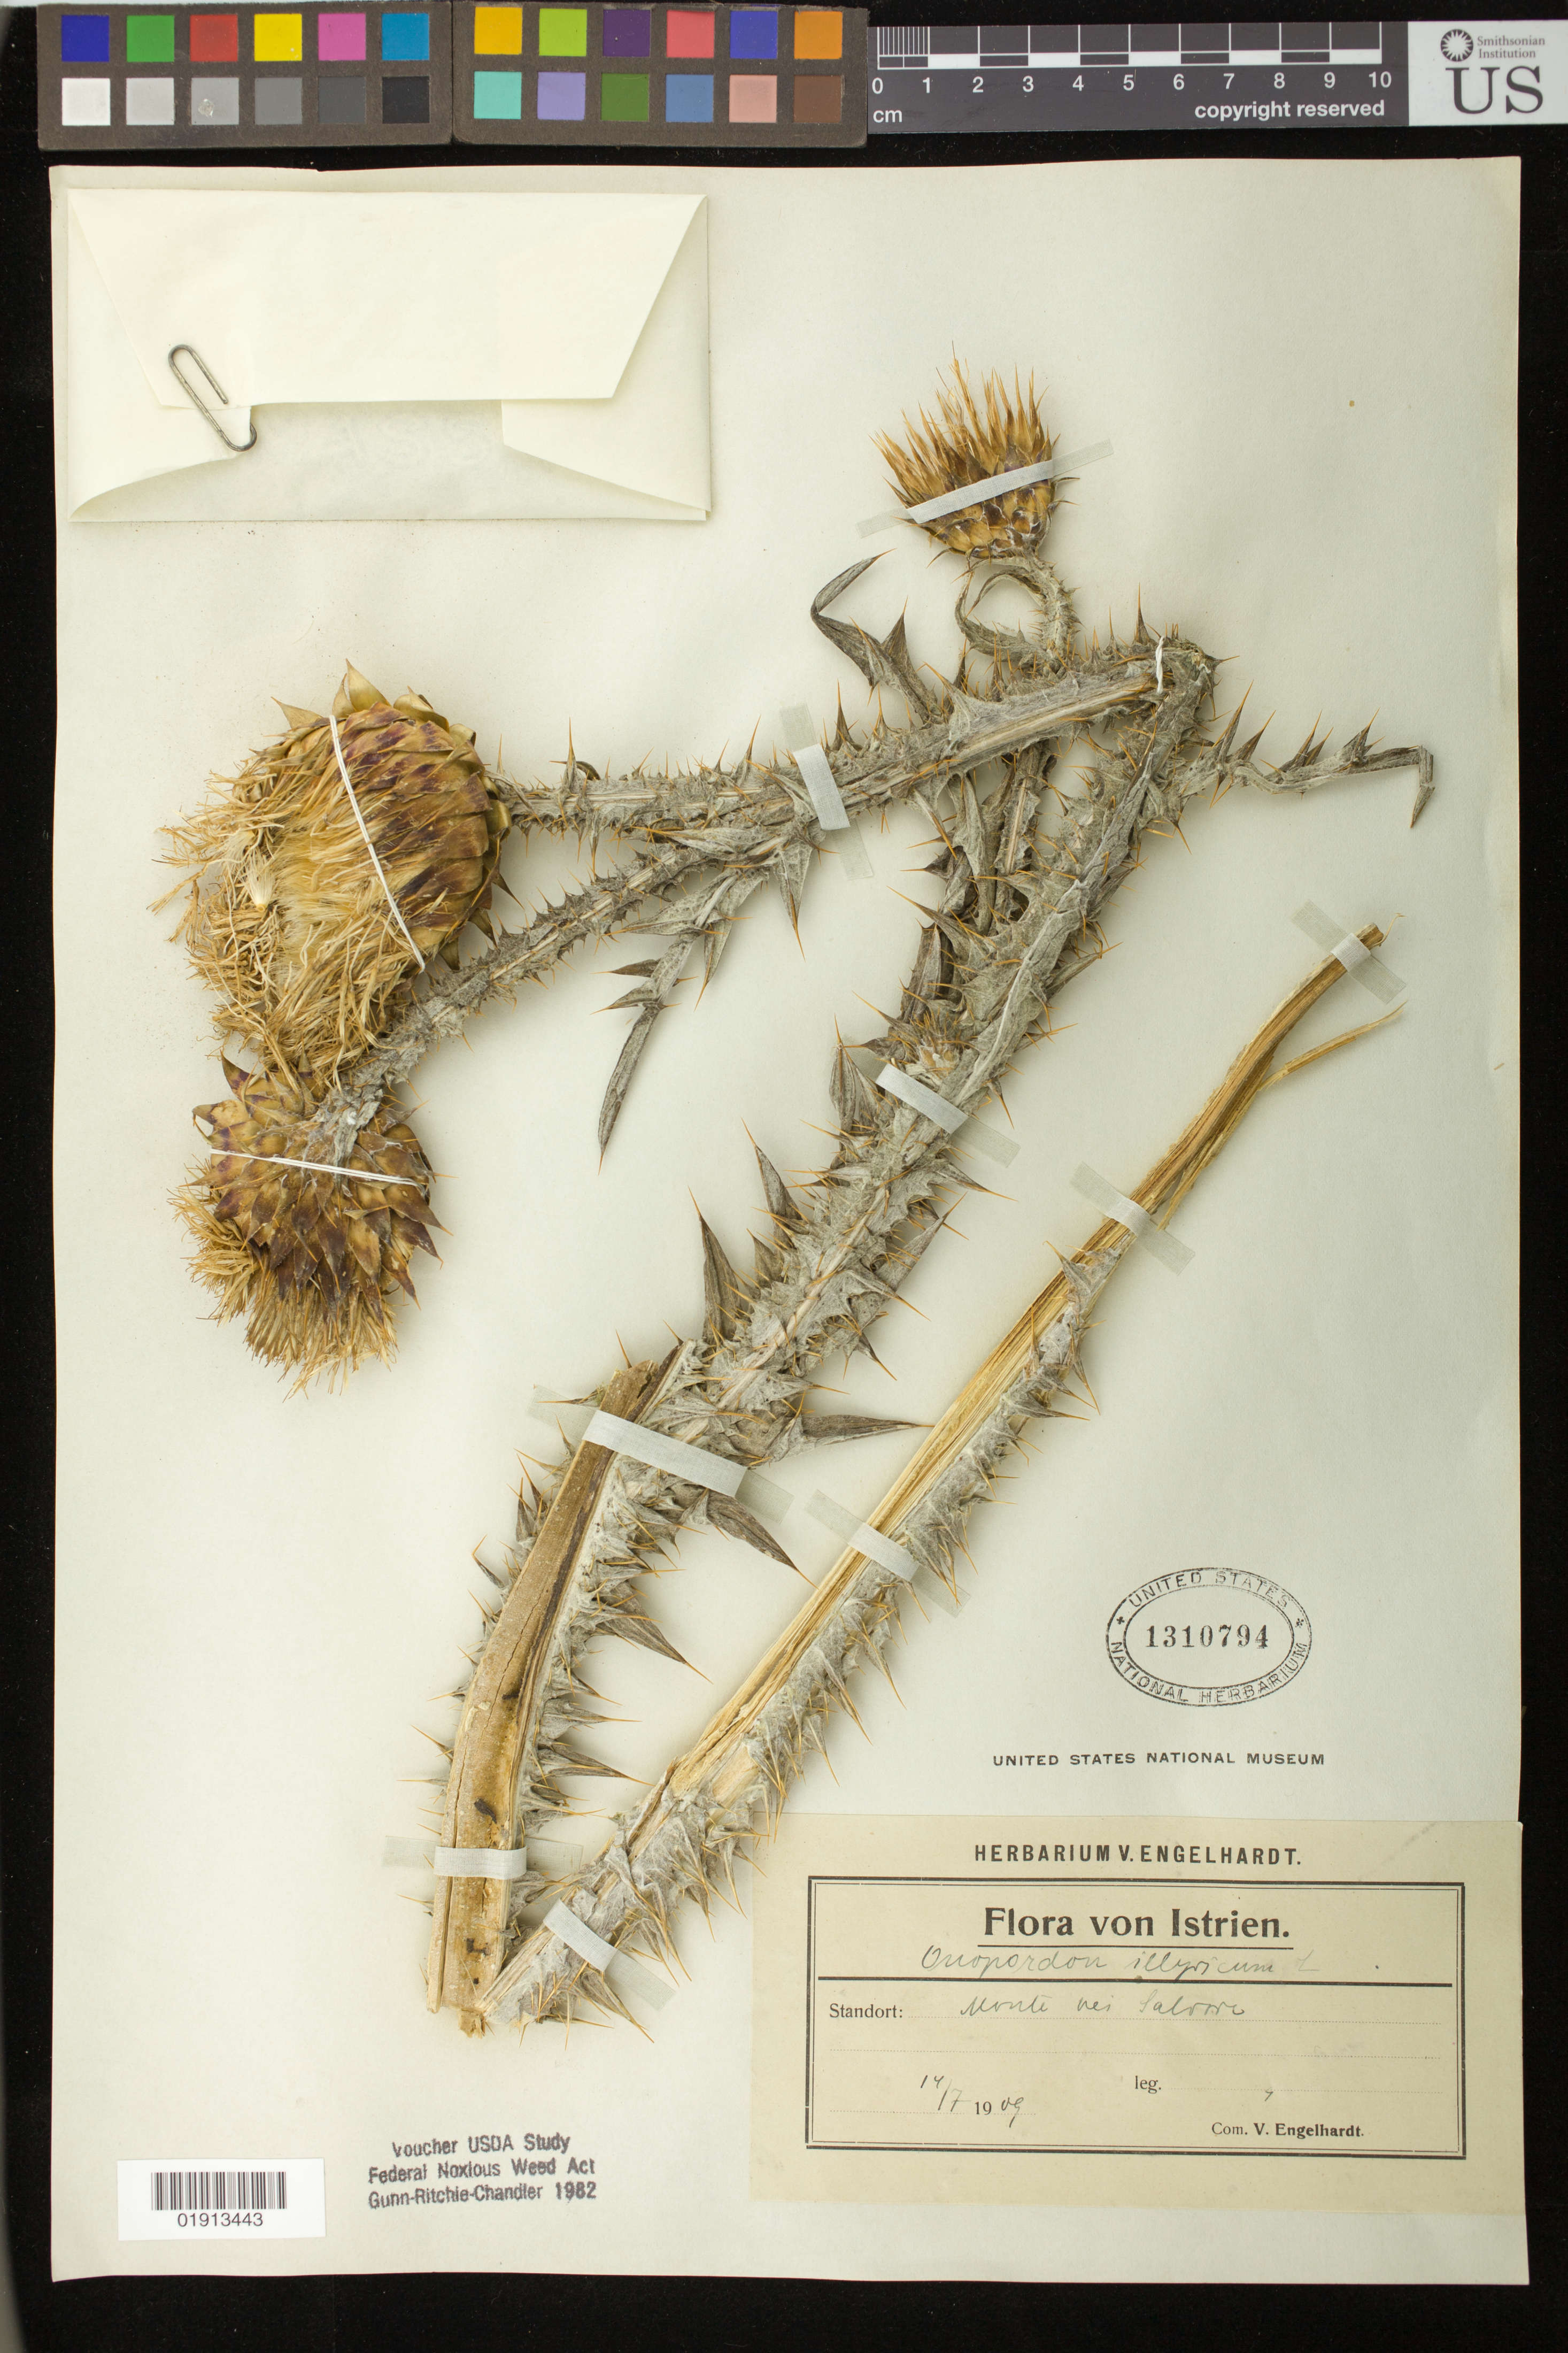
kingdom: Plantae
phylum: Tracheophyta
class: Magnoliopsida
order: Asterales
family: Asteraceae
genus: Onopordum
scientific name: Onopordum illyricum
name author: L.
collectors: V. Engelhardt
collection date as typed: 14/7 1909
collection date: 1909-07-14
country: Croatia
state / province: Istria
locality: Istrien, Monte bei Salvore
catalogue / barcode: US 1310794